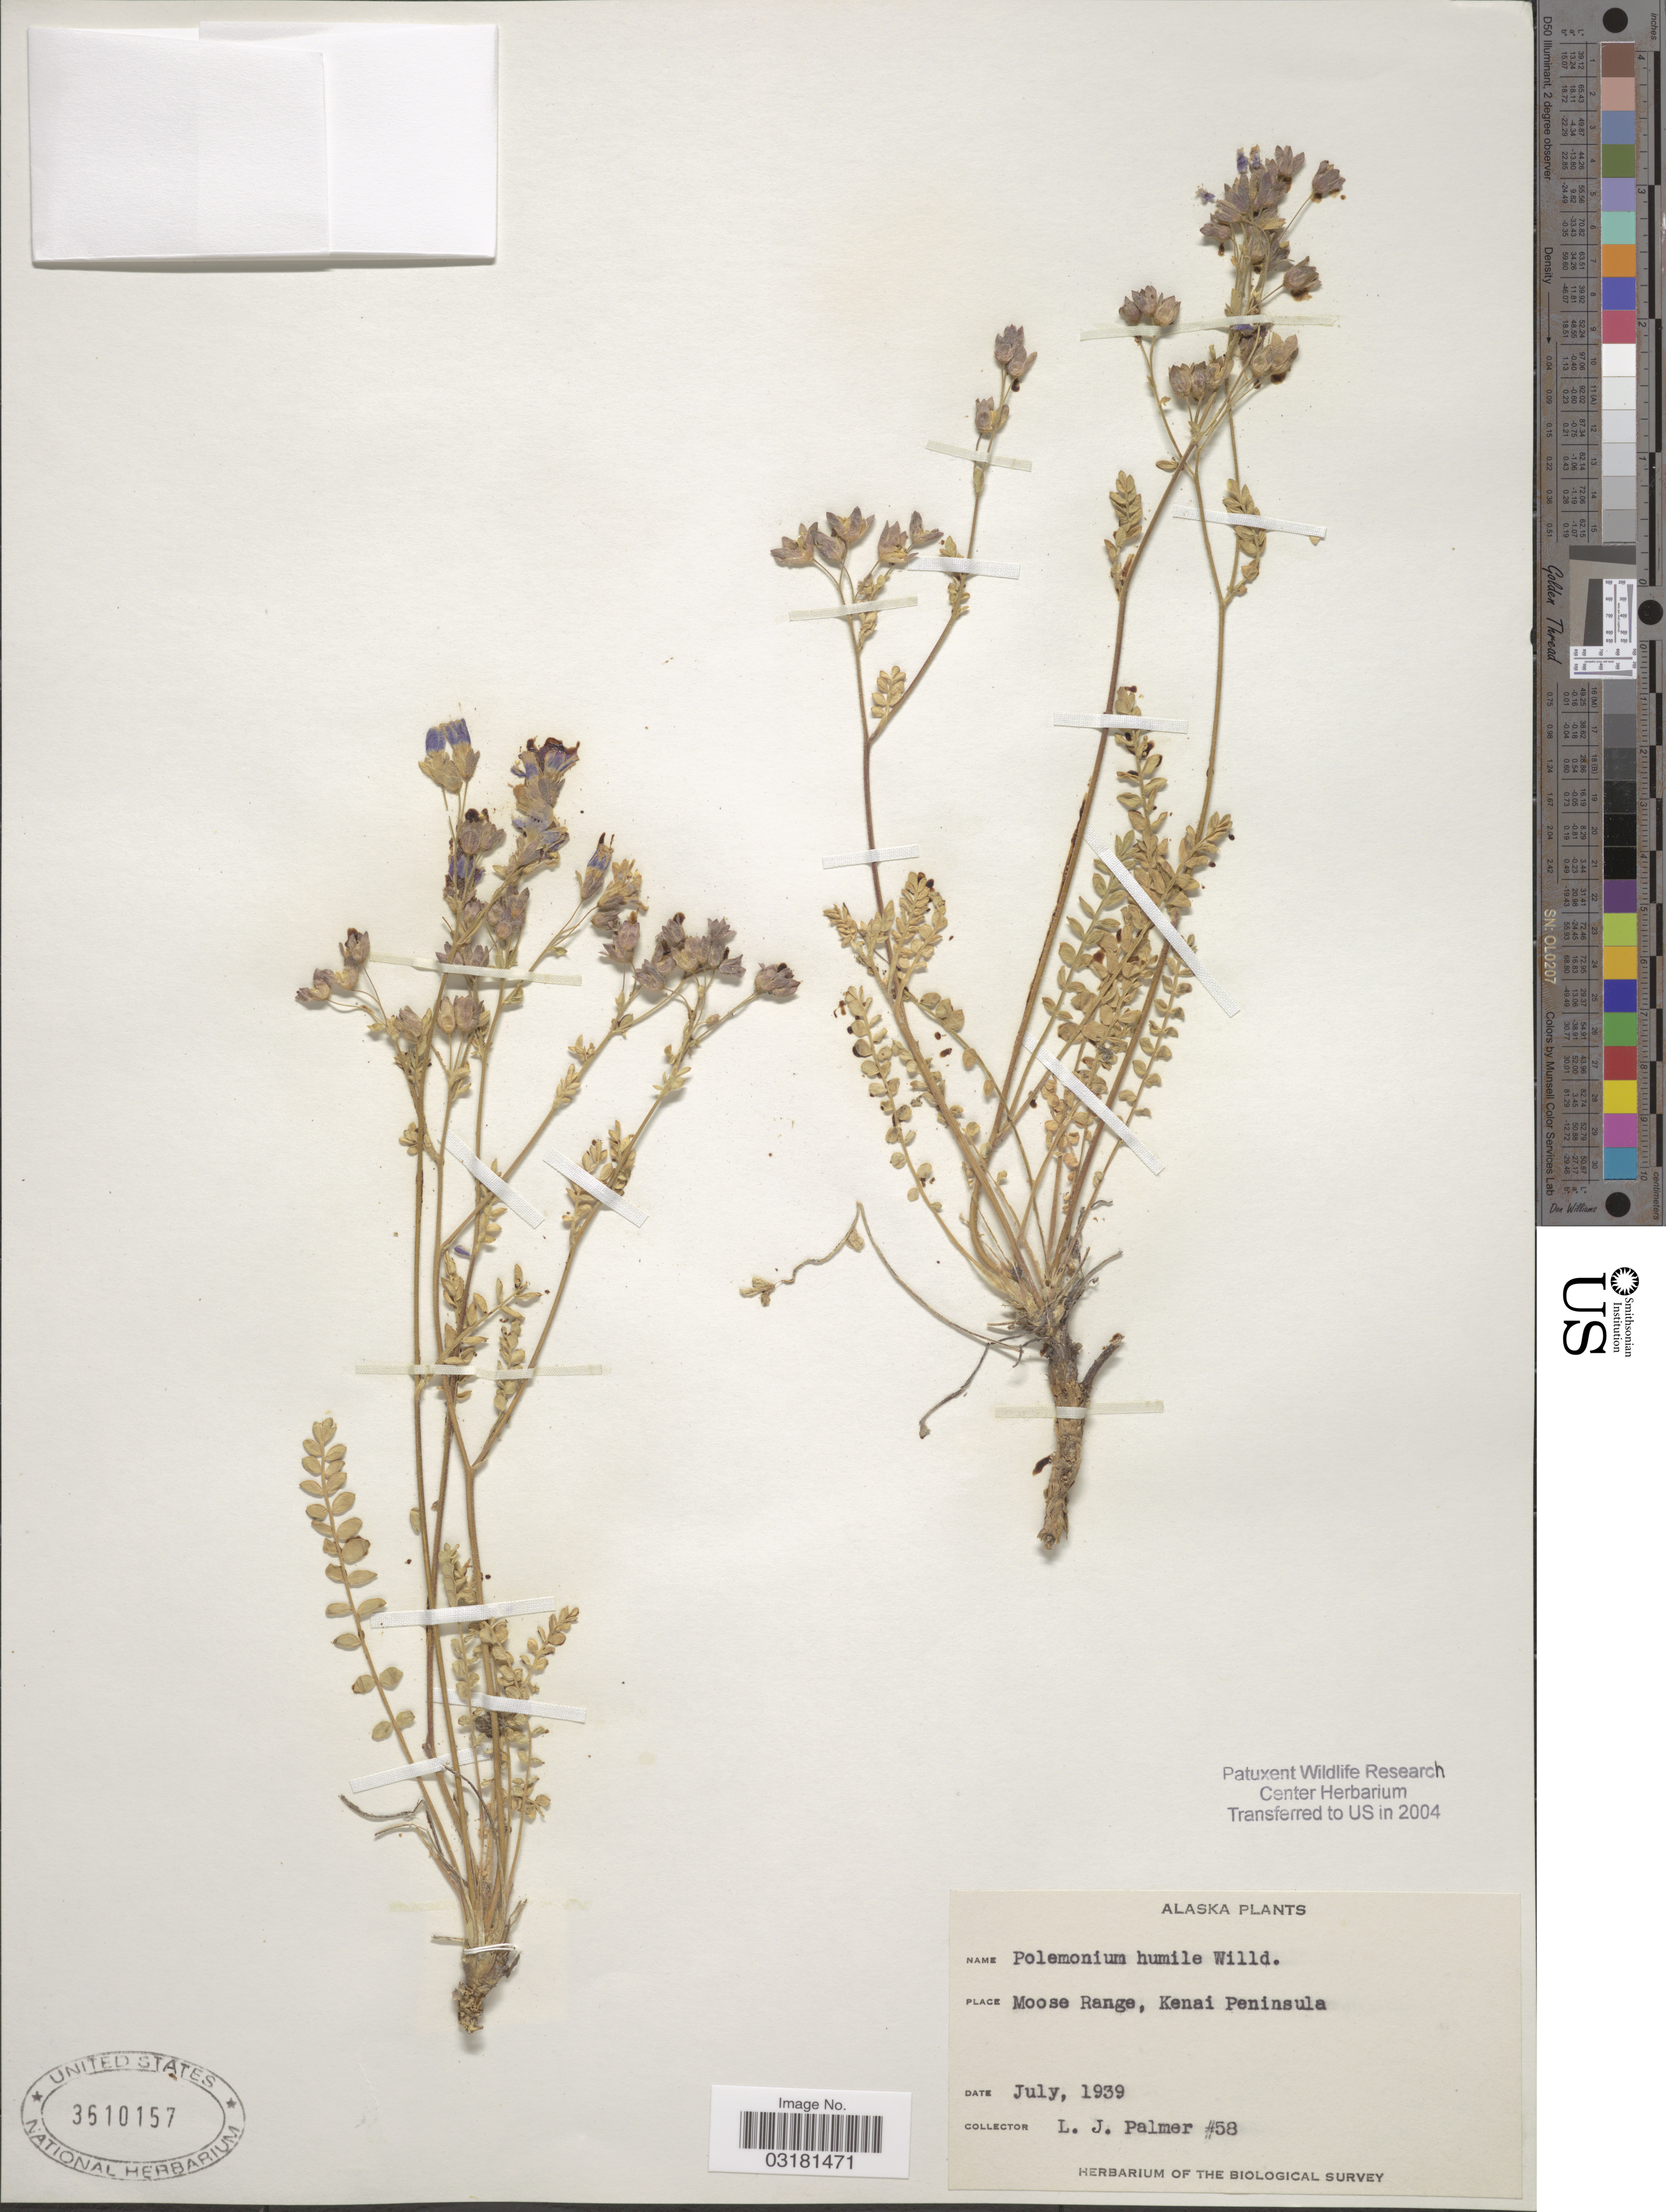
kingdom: Plantae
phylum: Tracheophyta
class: Magnoliopsida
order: Ericales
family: Polemoniaceae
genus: Polemonium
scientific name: Polemonium humile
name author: Willd. ex Roem. & Schult.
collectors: L. J. Palmer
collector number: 58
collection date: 1939-07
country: United States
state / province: Alaska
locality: Moose Range, Kenai Peninsula.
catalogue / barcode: US 3610157